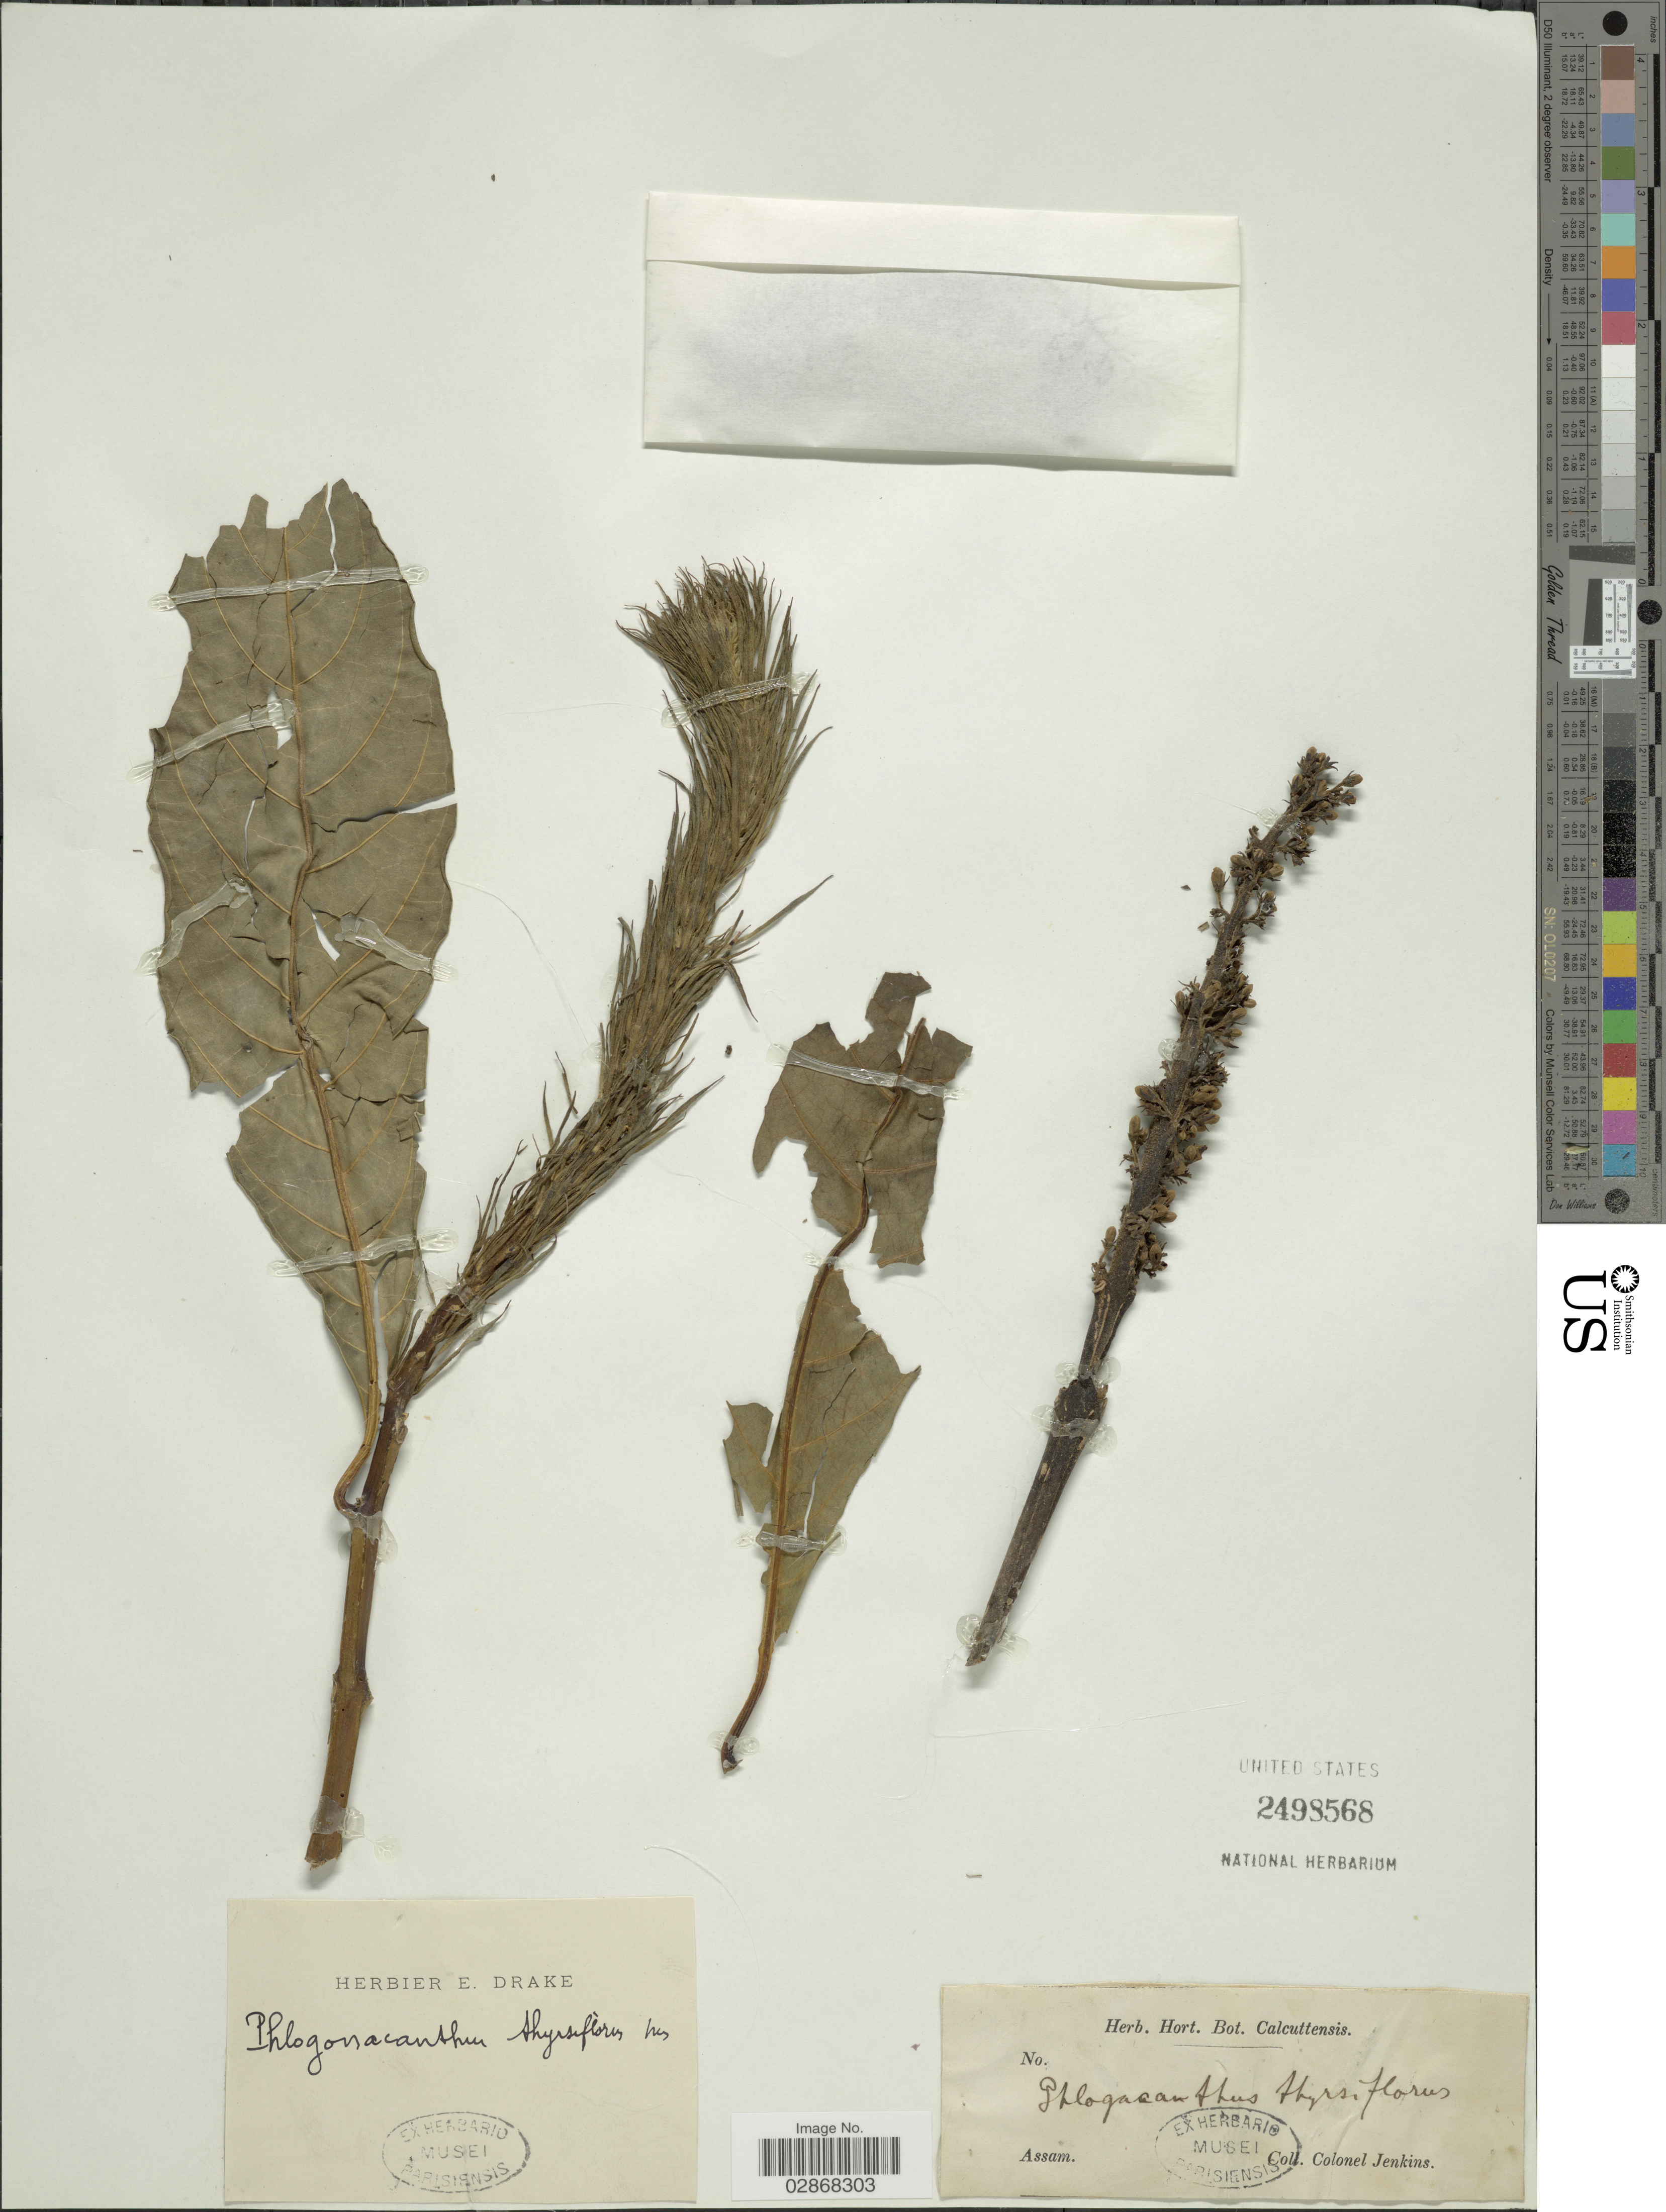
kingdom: Plantae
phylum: Tracheophyta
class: Magnoliopsida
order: Lamiales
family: Acanthaceae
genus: Phlogacanthus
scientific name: Phlogacanthus thyrsiflorus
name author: Craib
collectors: C. Jenkins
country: India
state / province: Assam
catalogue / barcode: US 2498568